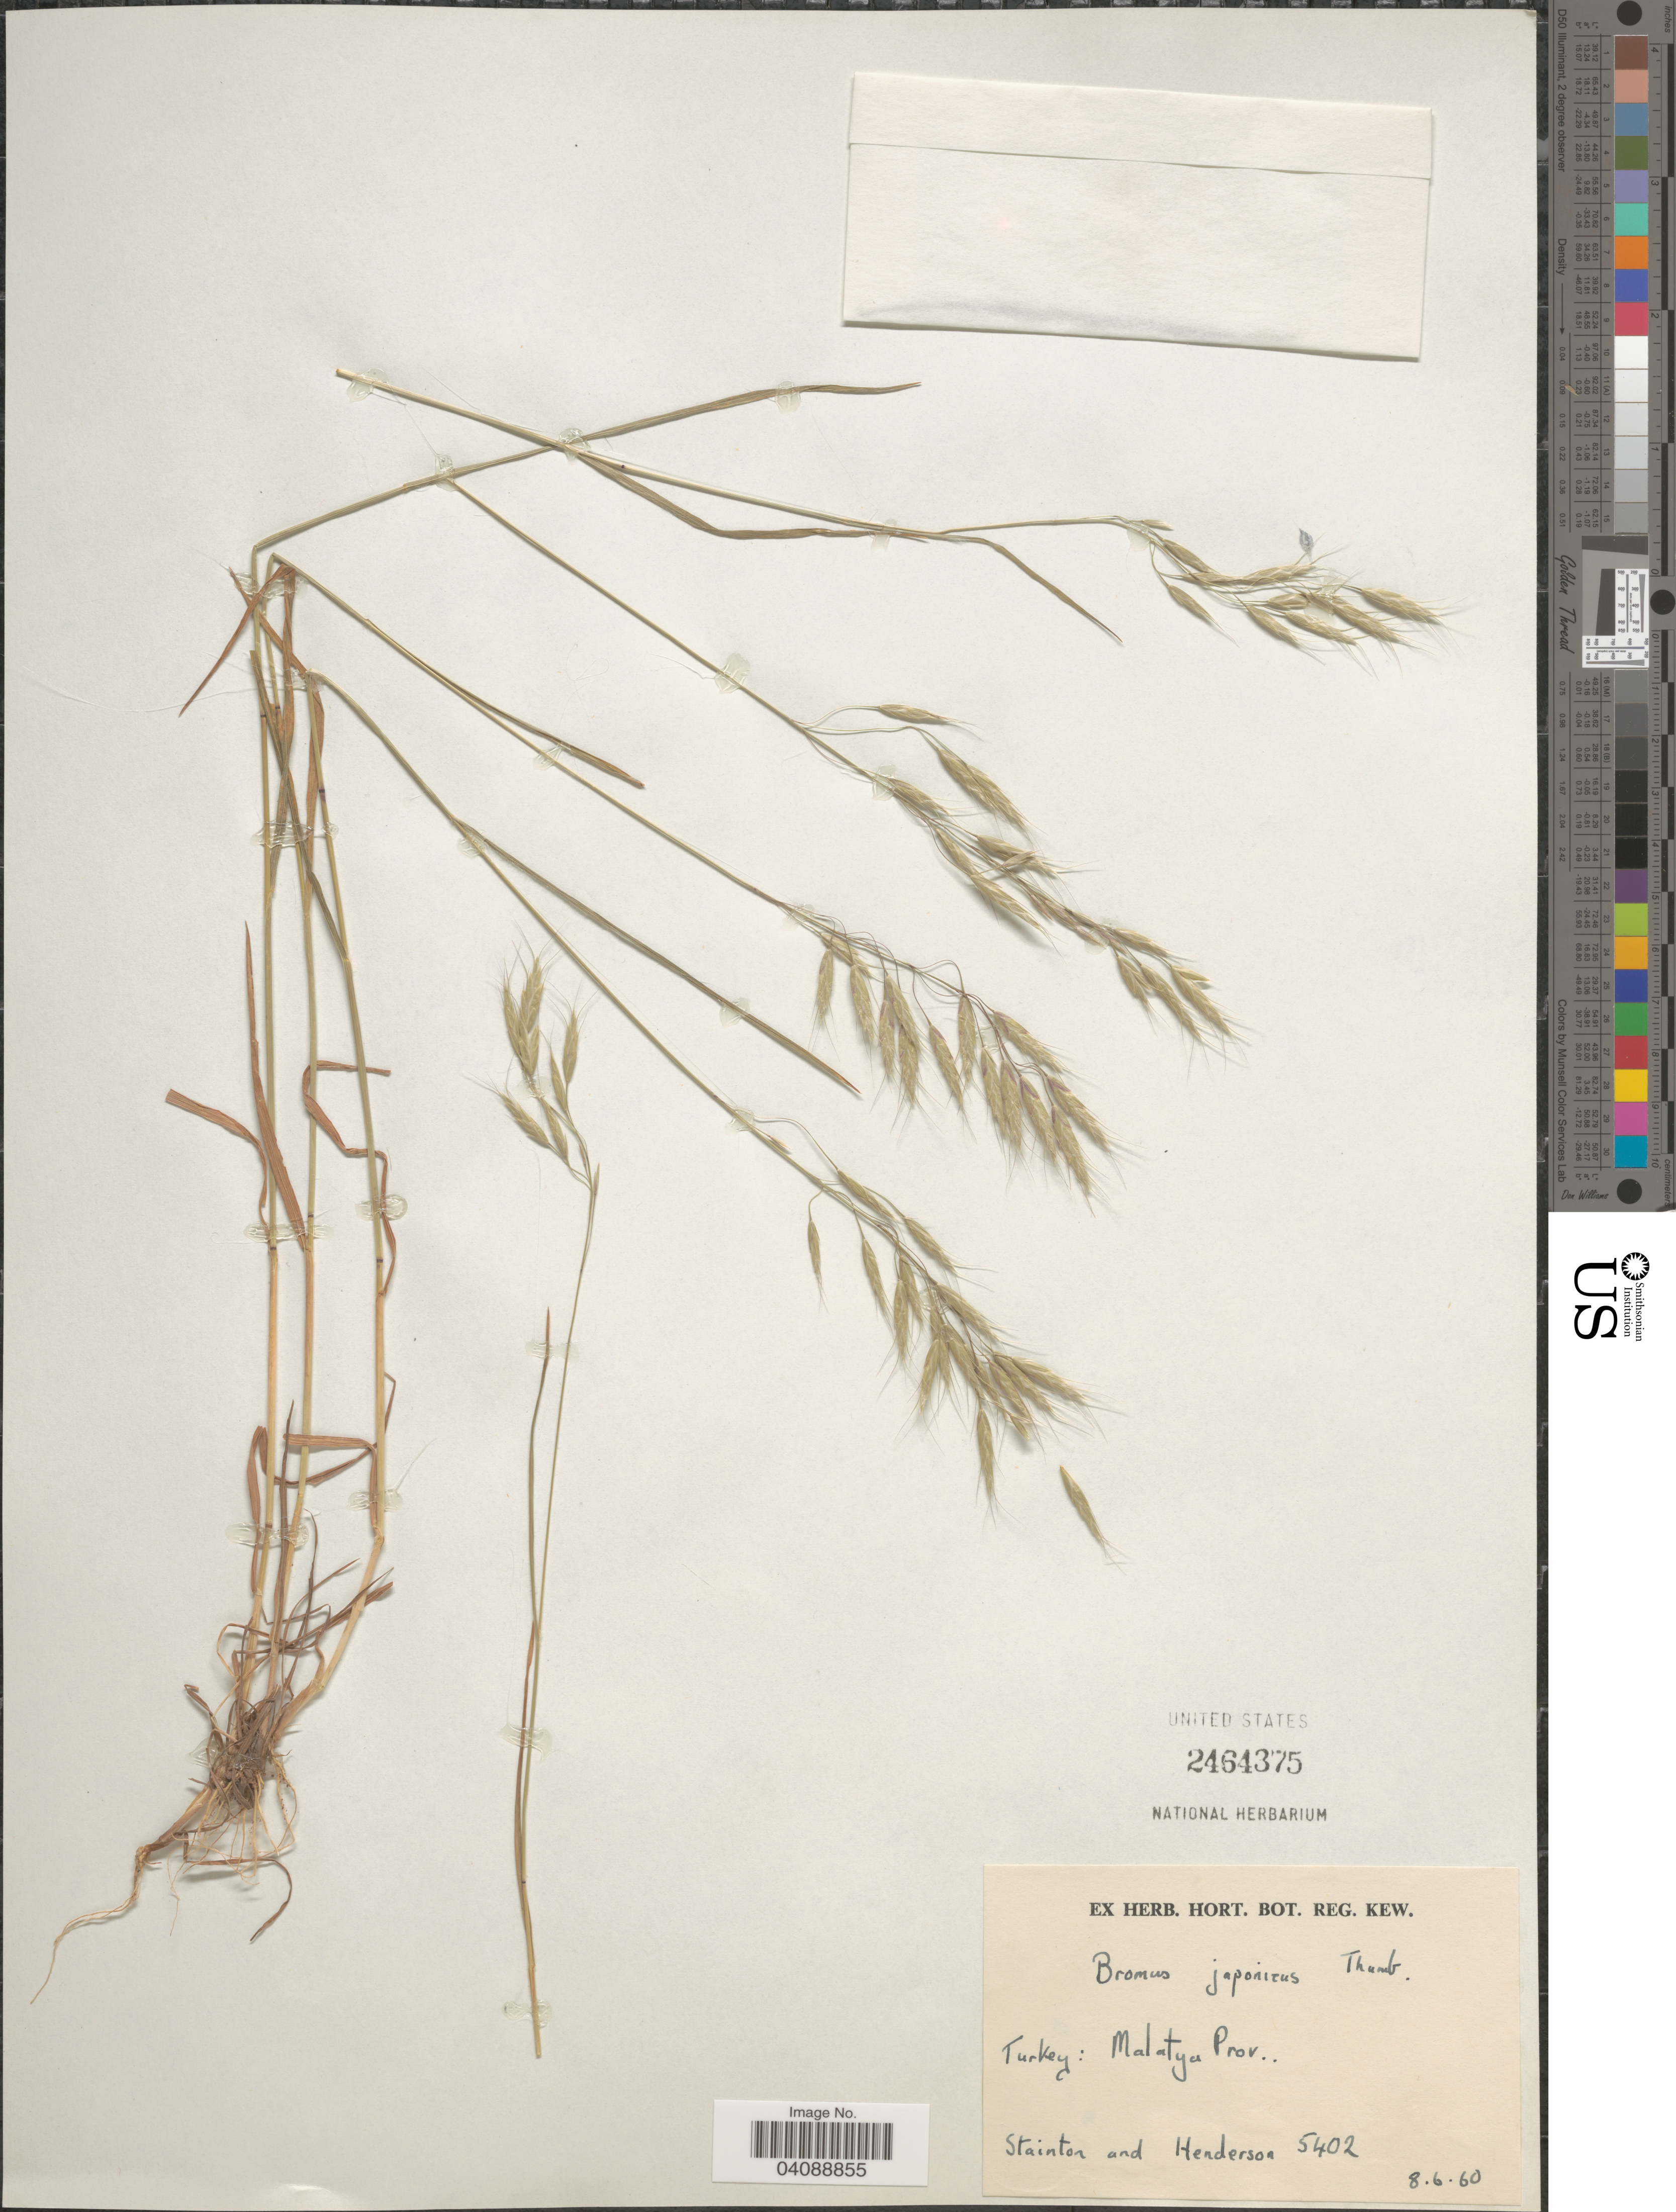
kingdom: Plantae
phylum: Tracheophyta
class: Liliopsida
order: Poales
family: Poaceae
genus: Bromus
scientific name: Bromus japonicus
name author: Houtt.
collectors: -. Stainton & -. Henderson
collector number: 5402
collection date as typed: Transcribed d/m/y: 8/6/60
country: Turkey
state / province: Malatya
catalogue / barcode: US 2464375